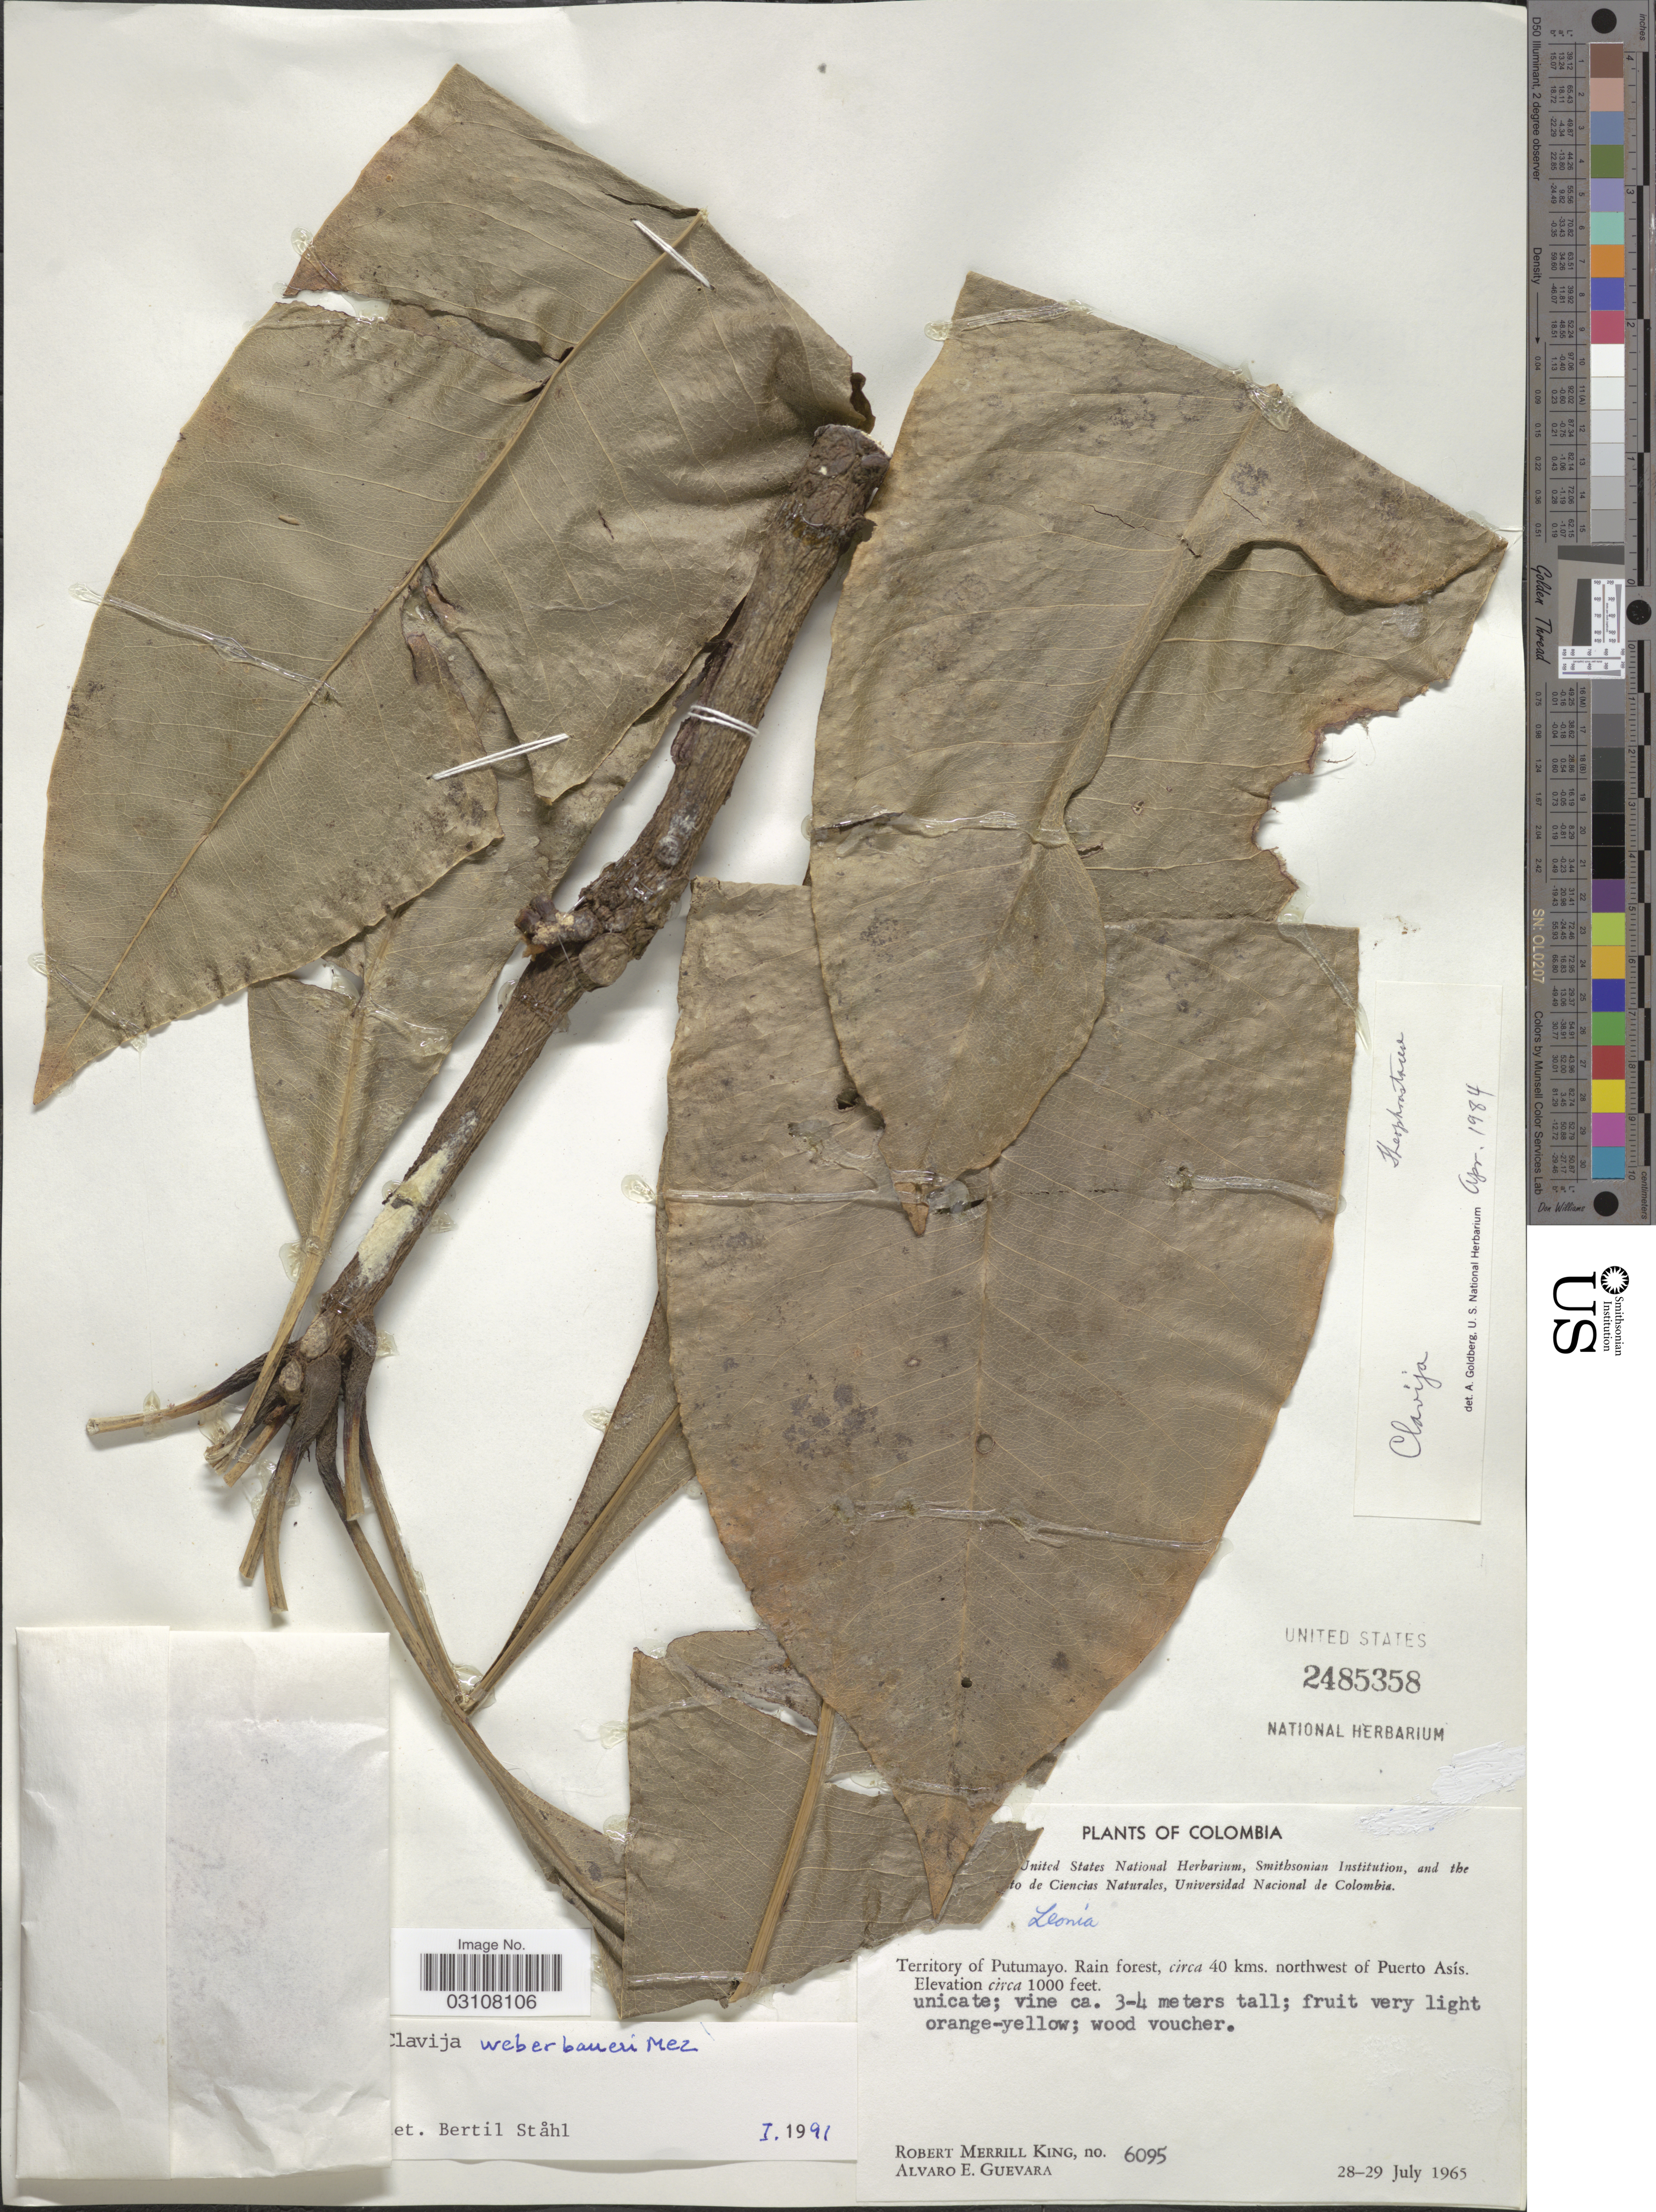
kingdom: Plantae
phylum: Tracheophyta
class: Magnoliopsida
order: Ericales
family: Primulaceae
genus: Clavija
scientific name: Clavija weberbaueri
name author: Mez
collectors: R. M. King & A. E. Guevara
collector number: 6095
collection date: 1965-07-28/1965-07-29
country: Colombia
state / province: Putumayo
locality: Rain forest, circa 40 kms. northwest of Puerto Asís.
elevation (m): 305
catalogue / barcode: US 2485358